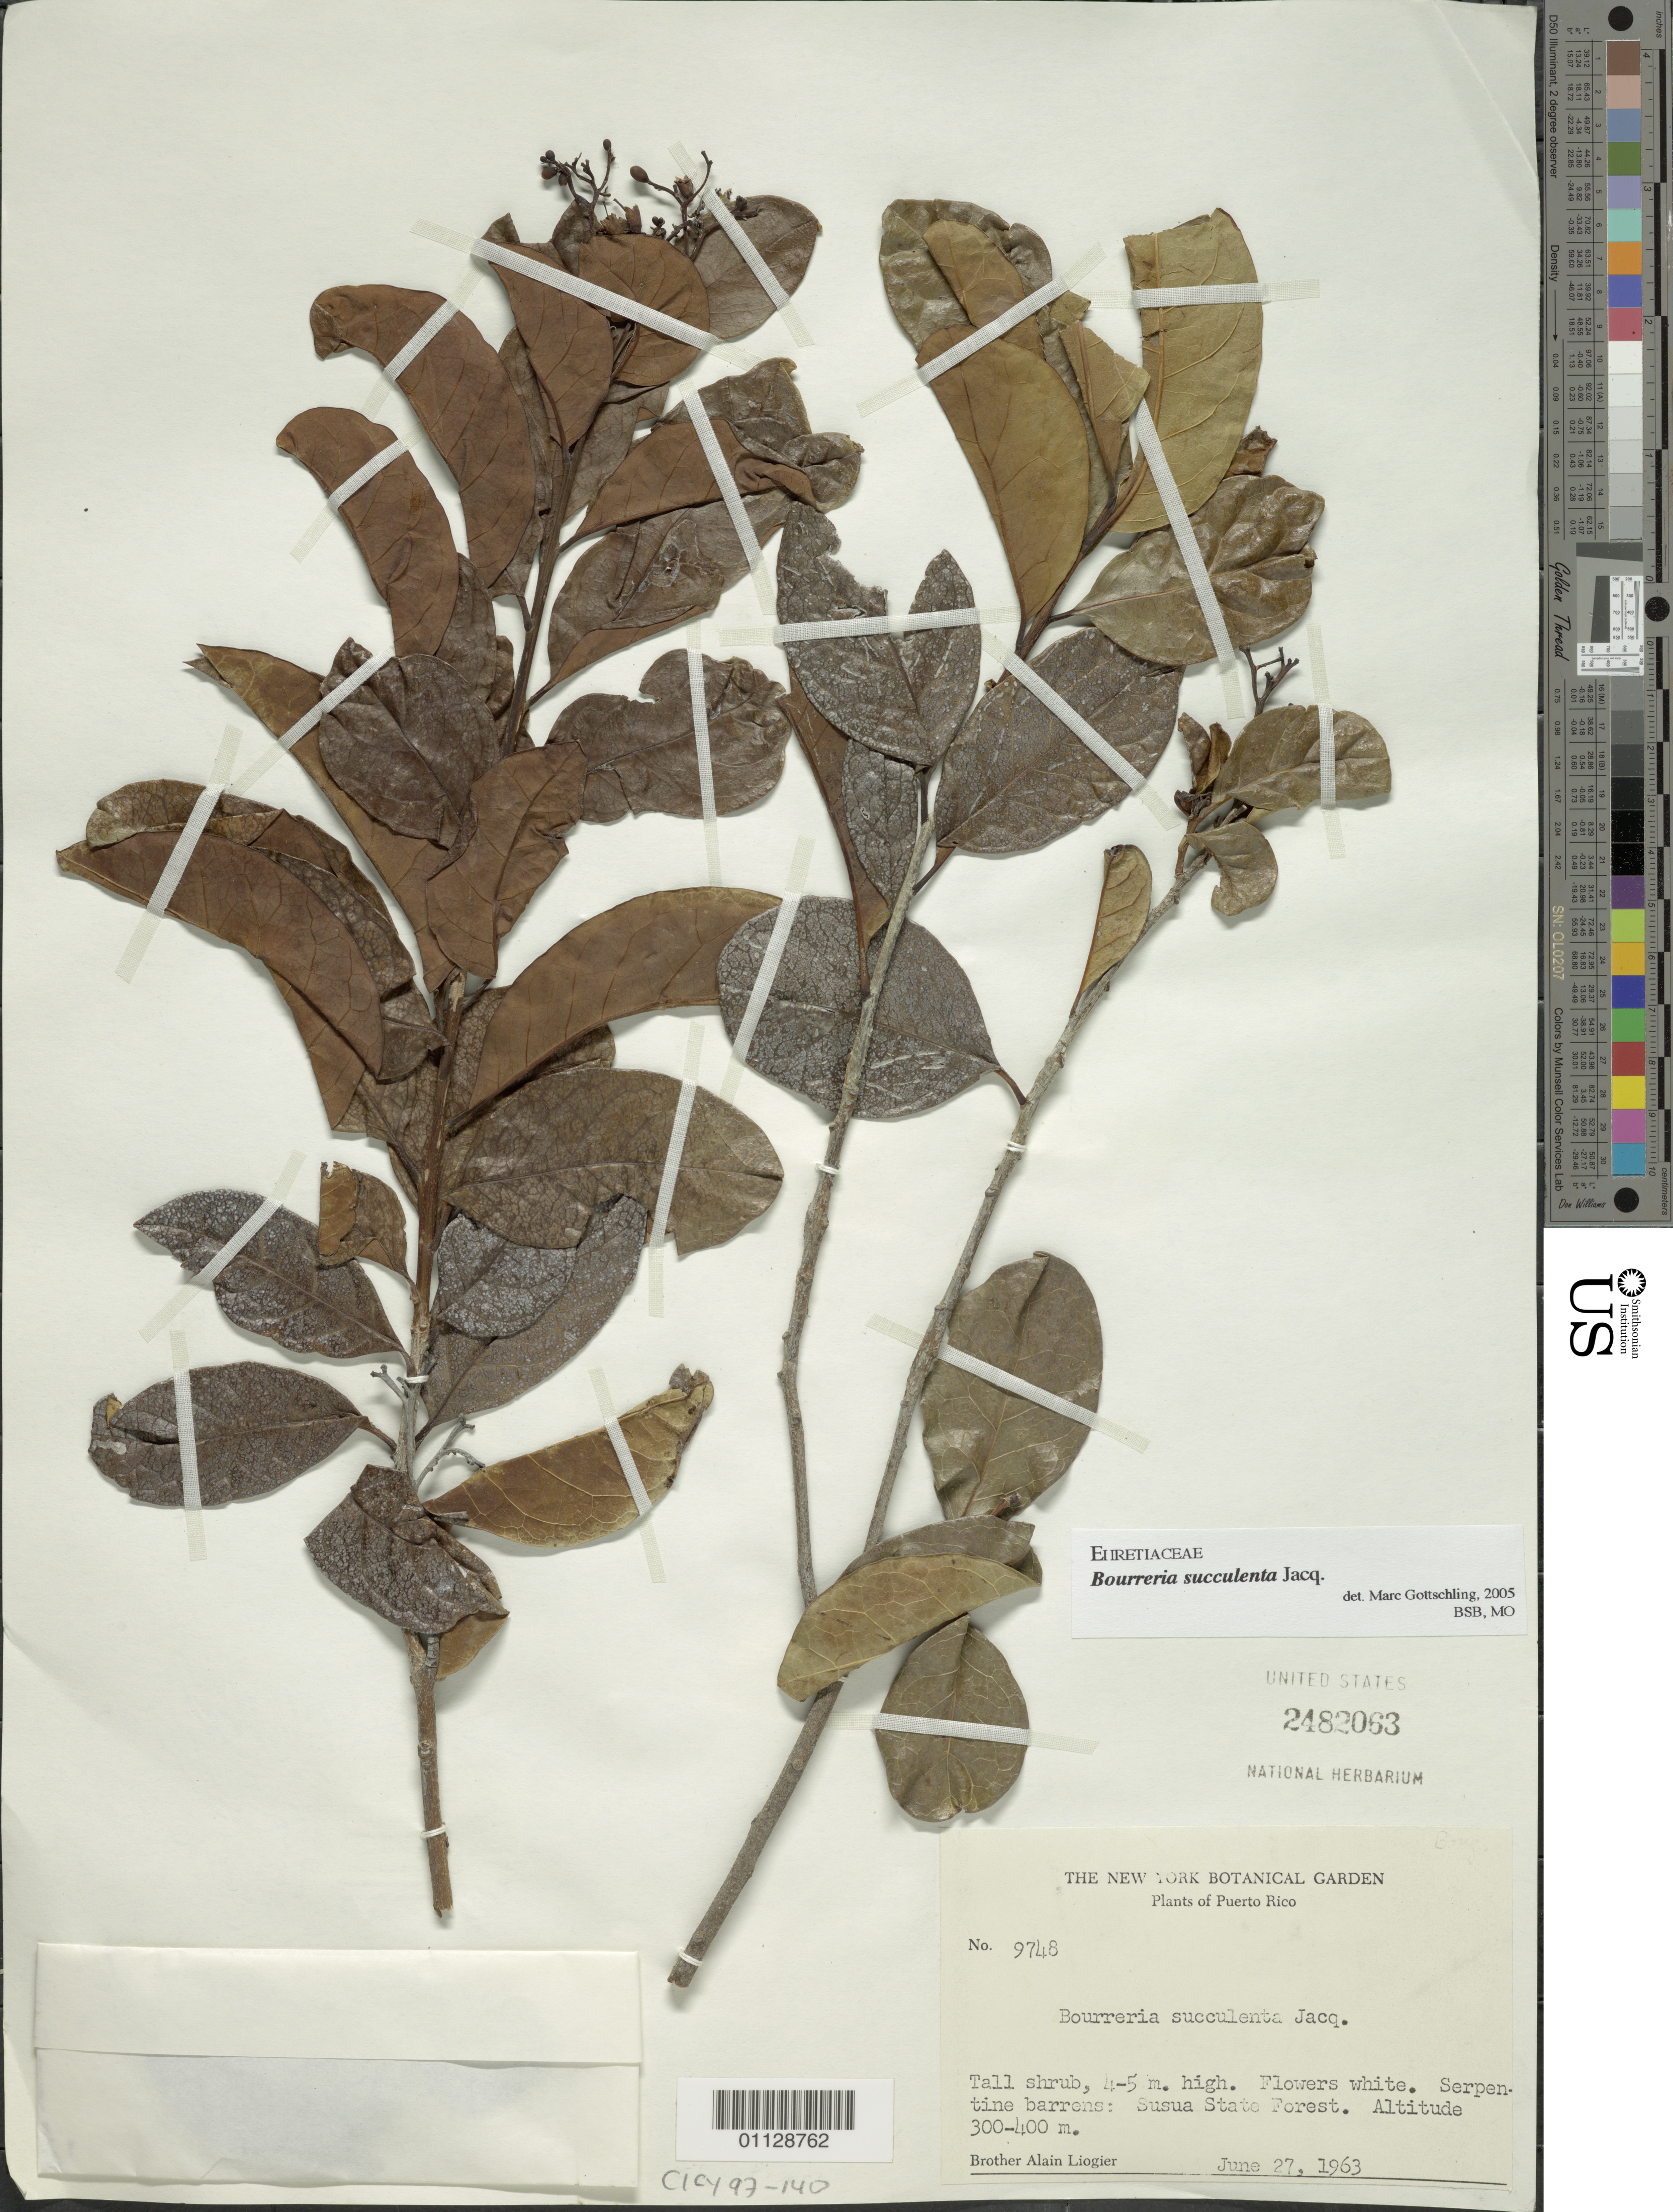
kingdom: Plantae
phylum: Tracheophyta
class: Magnoliopsida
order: Boraginales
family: Ehretiaceae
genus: Bourreria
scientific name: Bourreria succulenta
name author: Jacq.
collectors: A. H. Liogier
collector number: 9748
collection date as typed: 27 Jun 1963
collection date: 1963-06-27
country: Puerto Rico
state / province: Yauco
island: Puerto Rico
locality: Susua State Forest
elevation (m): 300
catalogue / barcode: US 2482063